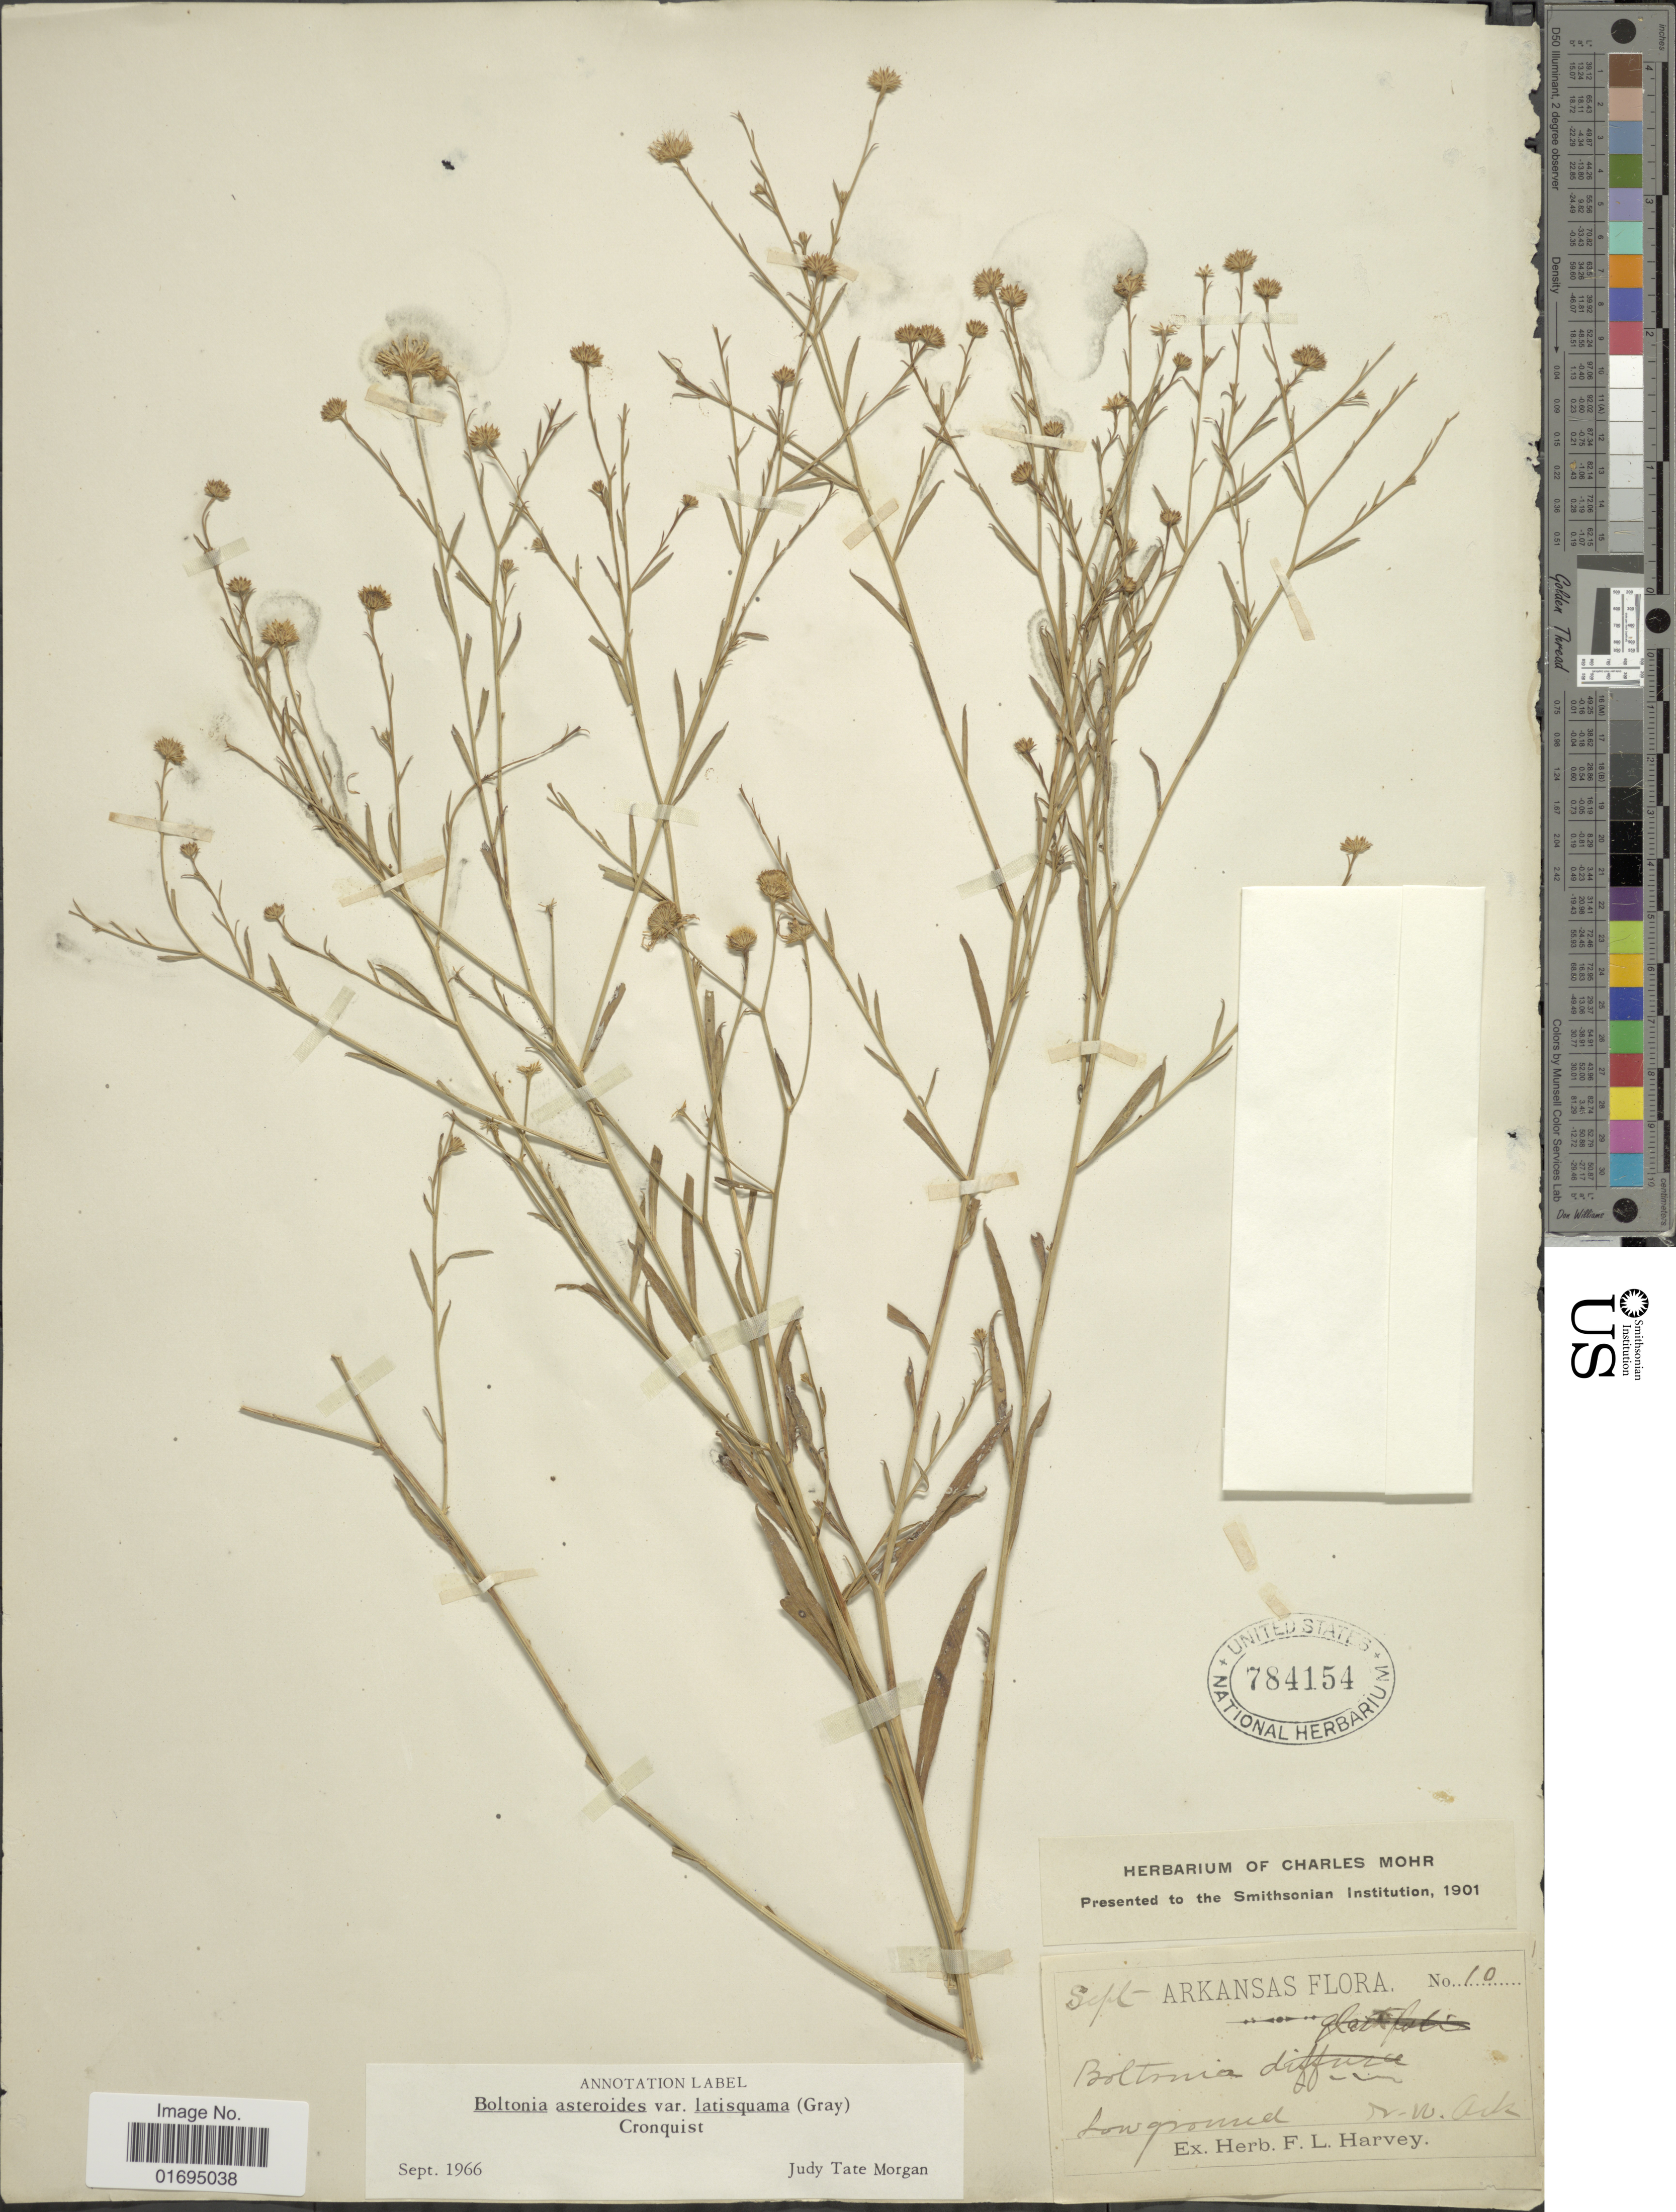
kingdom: Plantae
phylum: Tracheophyta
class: Magnoliopsida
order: Asterales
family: Asteraceae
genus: Boltonia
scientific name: Boltonia asteroides var. latisquama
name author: (A. Gray) Cronq.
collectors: J. J. Fay & B. Higa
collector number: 231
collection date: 1974-09-27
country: United States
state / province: Hawaii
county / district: Kauai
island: Kaua'i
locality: Grassy roadside along irrigation ditch, Kipu road between Rte. 50 and Rice Ranch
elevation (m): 100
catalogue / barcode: US 3141944